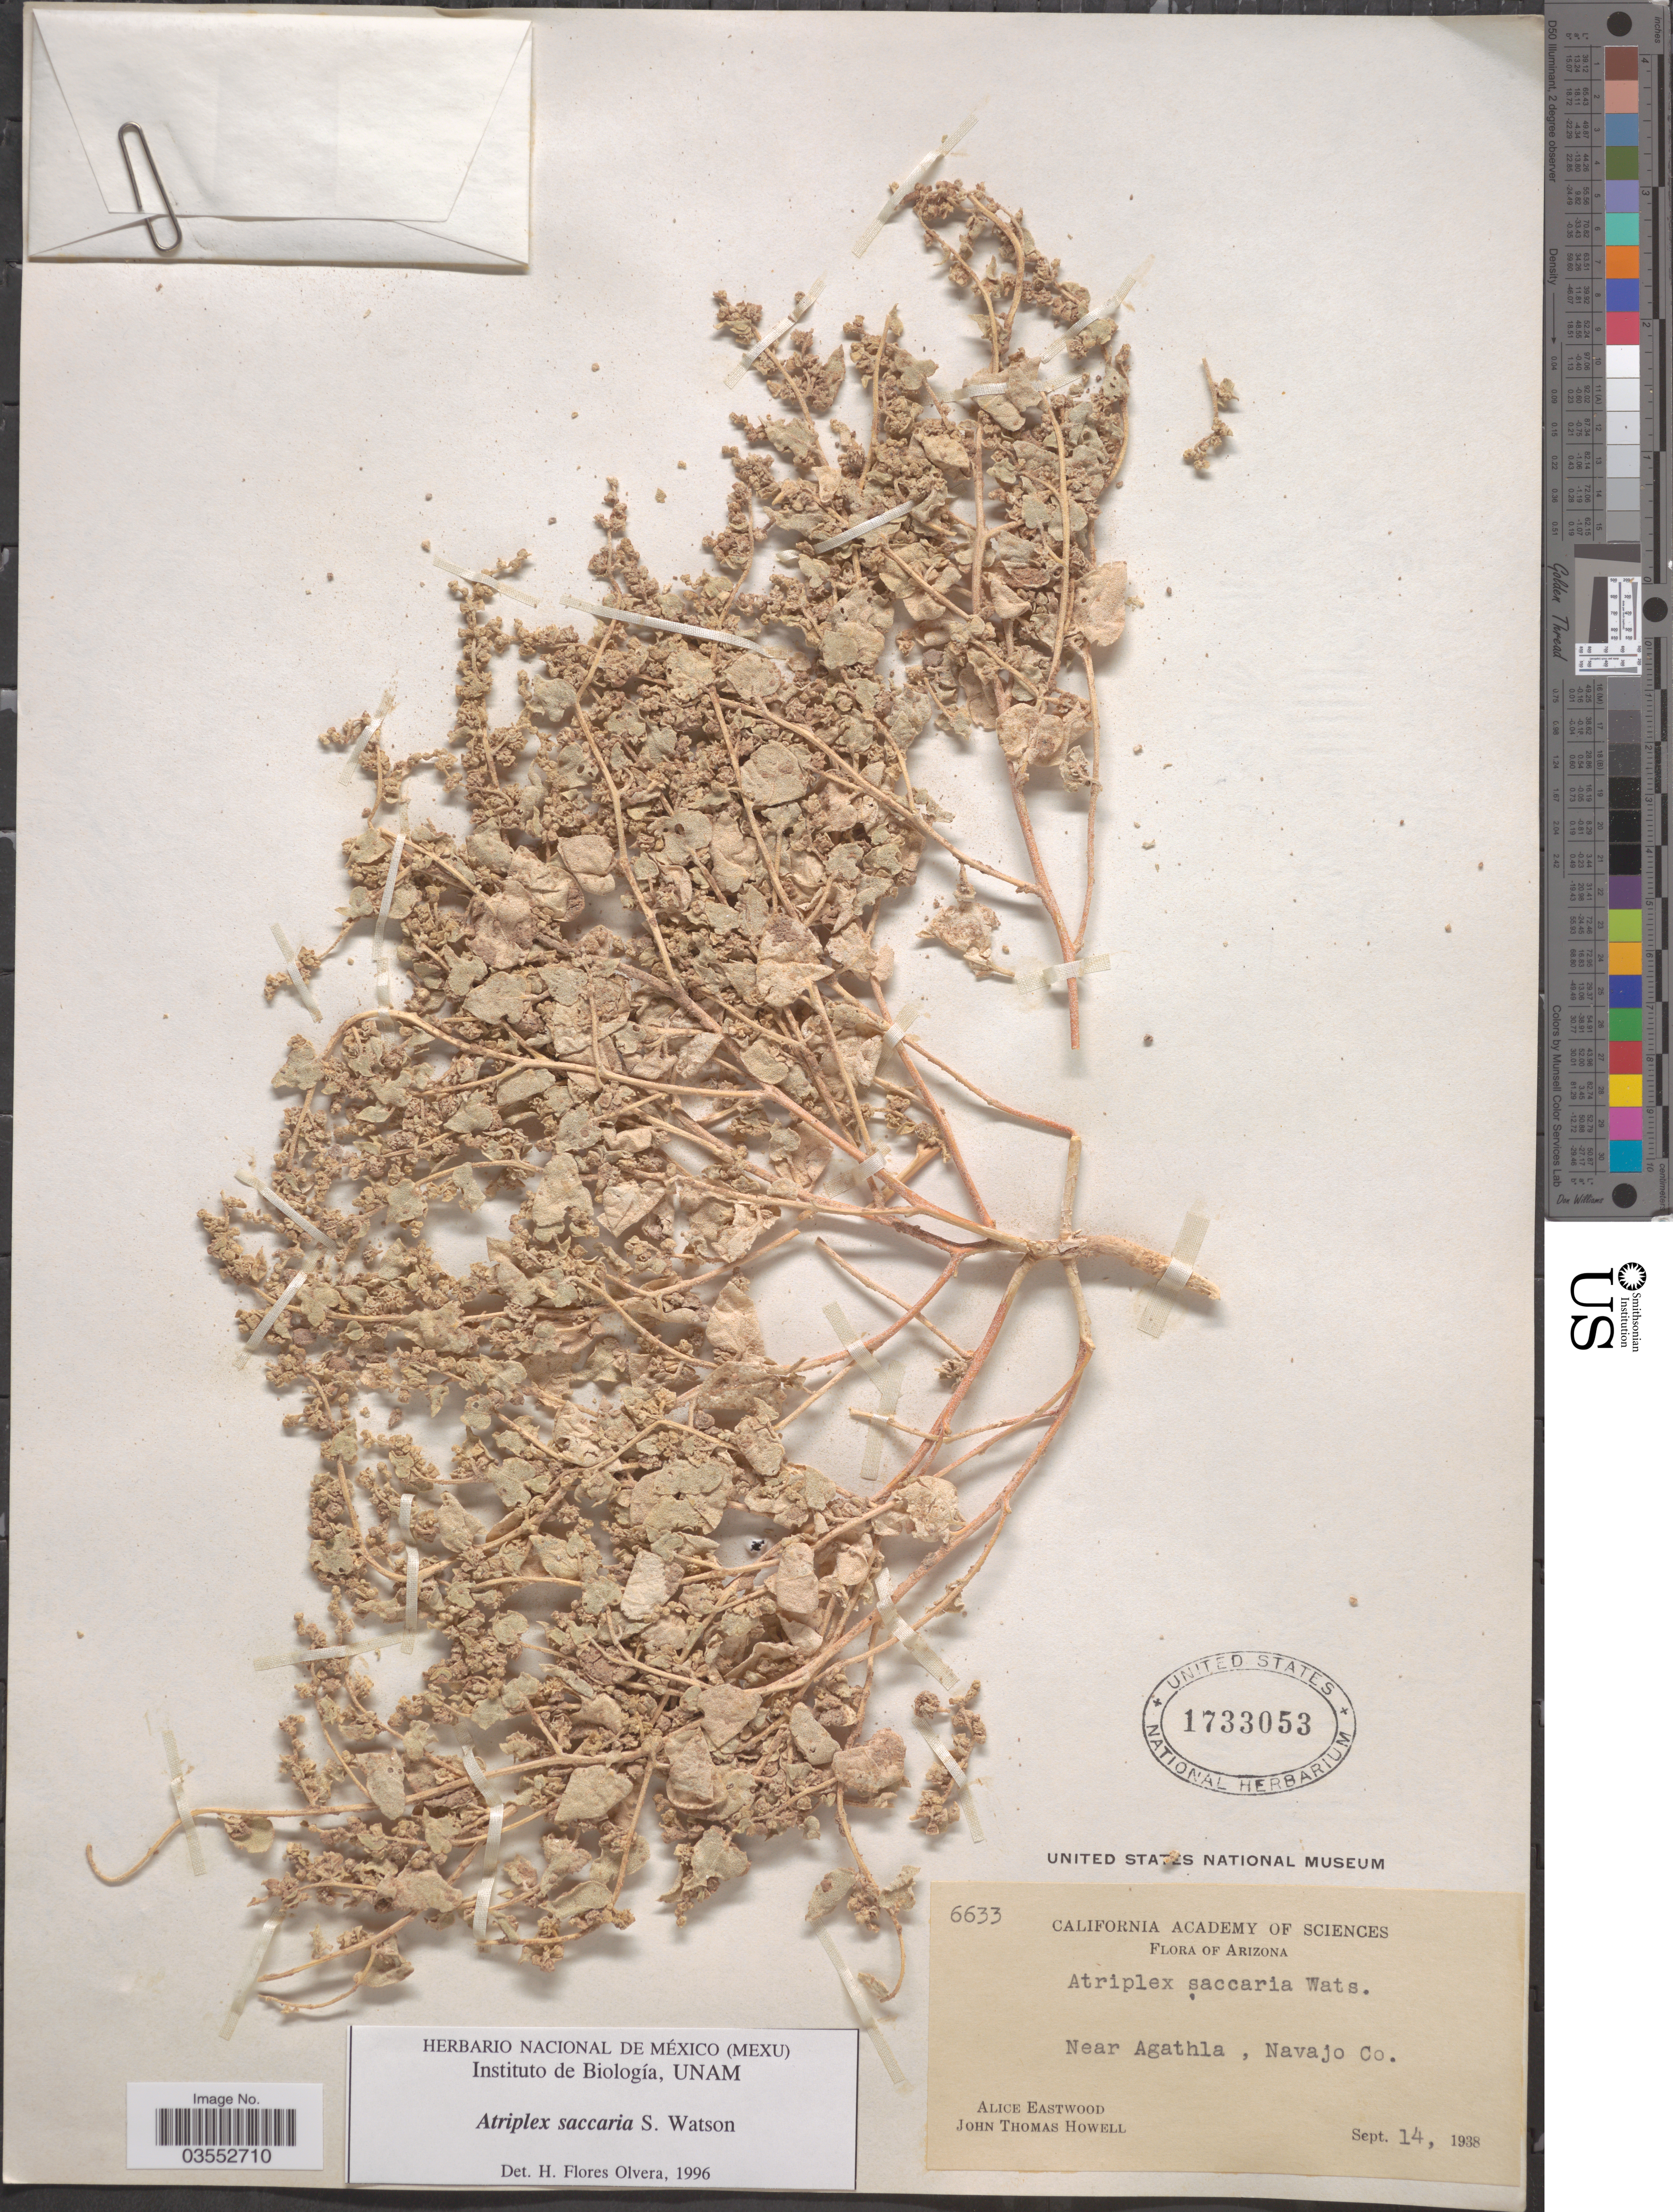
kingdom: Plantae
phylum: Tracheophyta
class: Magnoliopsida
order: Caryophyllales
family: Amaranthaceae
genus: Atriplex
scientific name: Atriplex saccaria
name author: S. Watson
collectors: A. Eastwood & J. T. Howell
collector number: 6633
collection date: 1938-09-14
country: United States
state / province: Arizona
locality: Near Agathla, Navajo Co.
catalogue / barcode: US 1733053